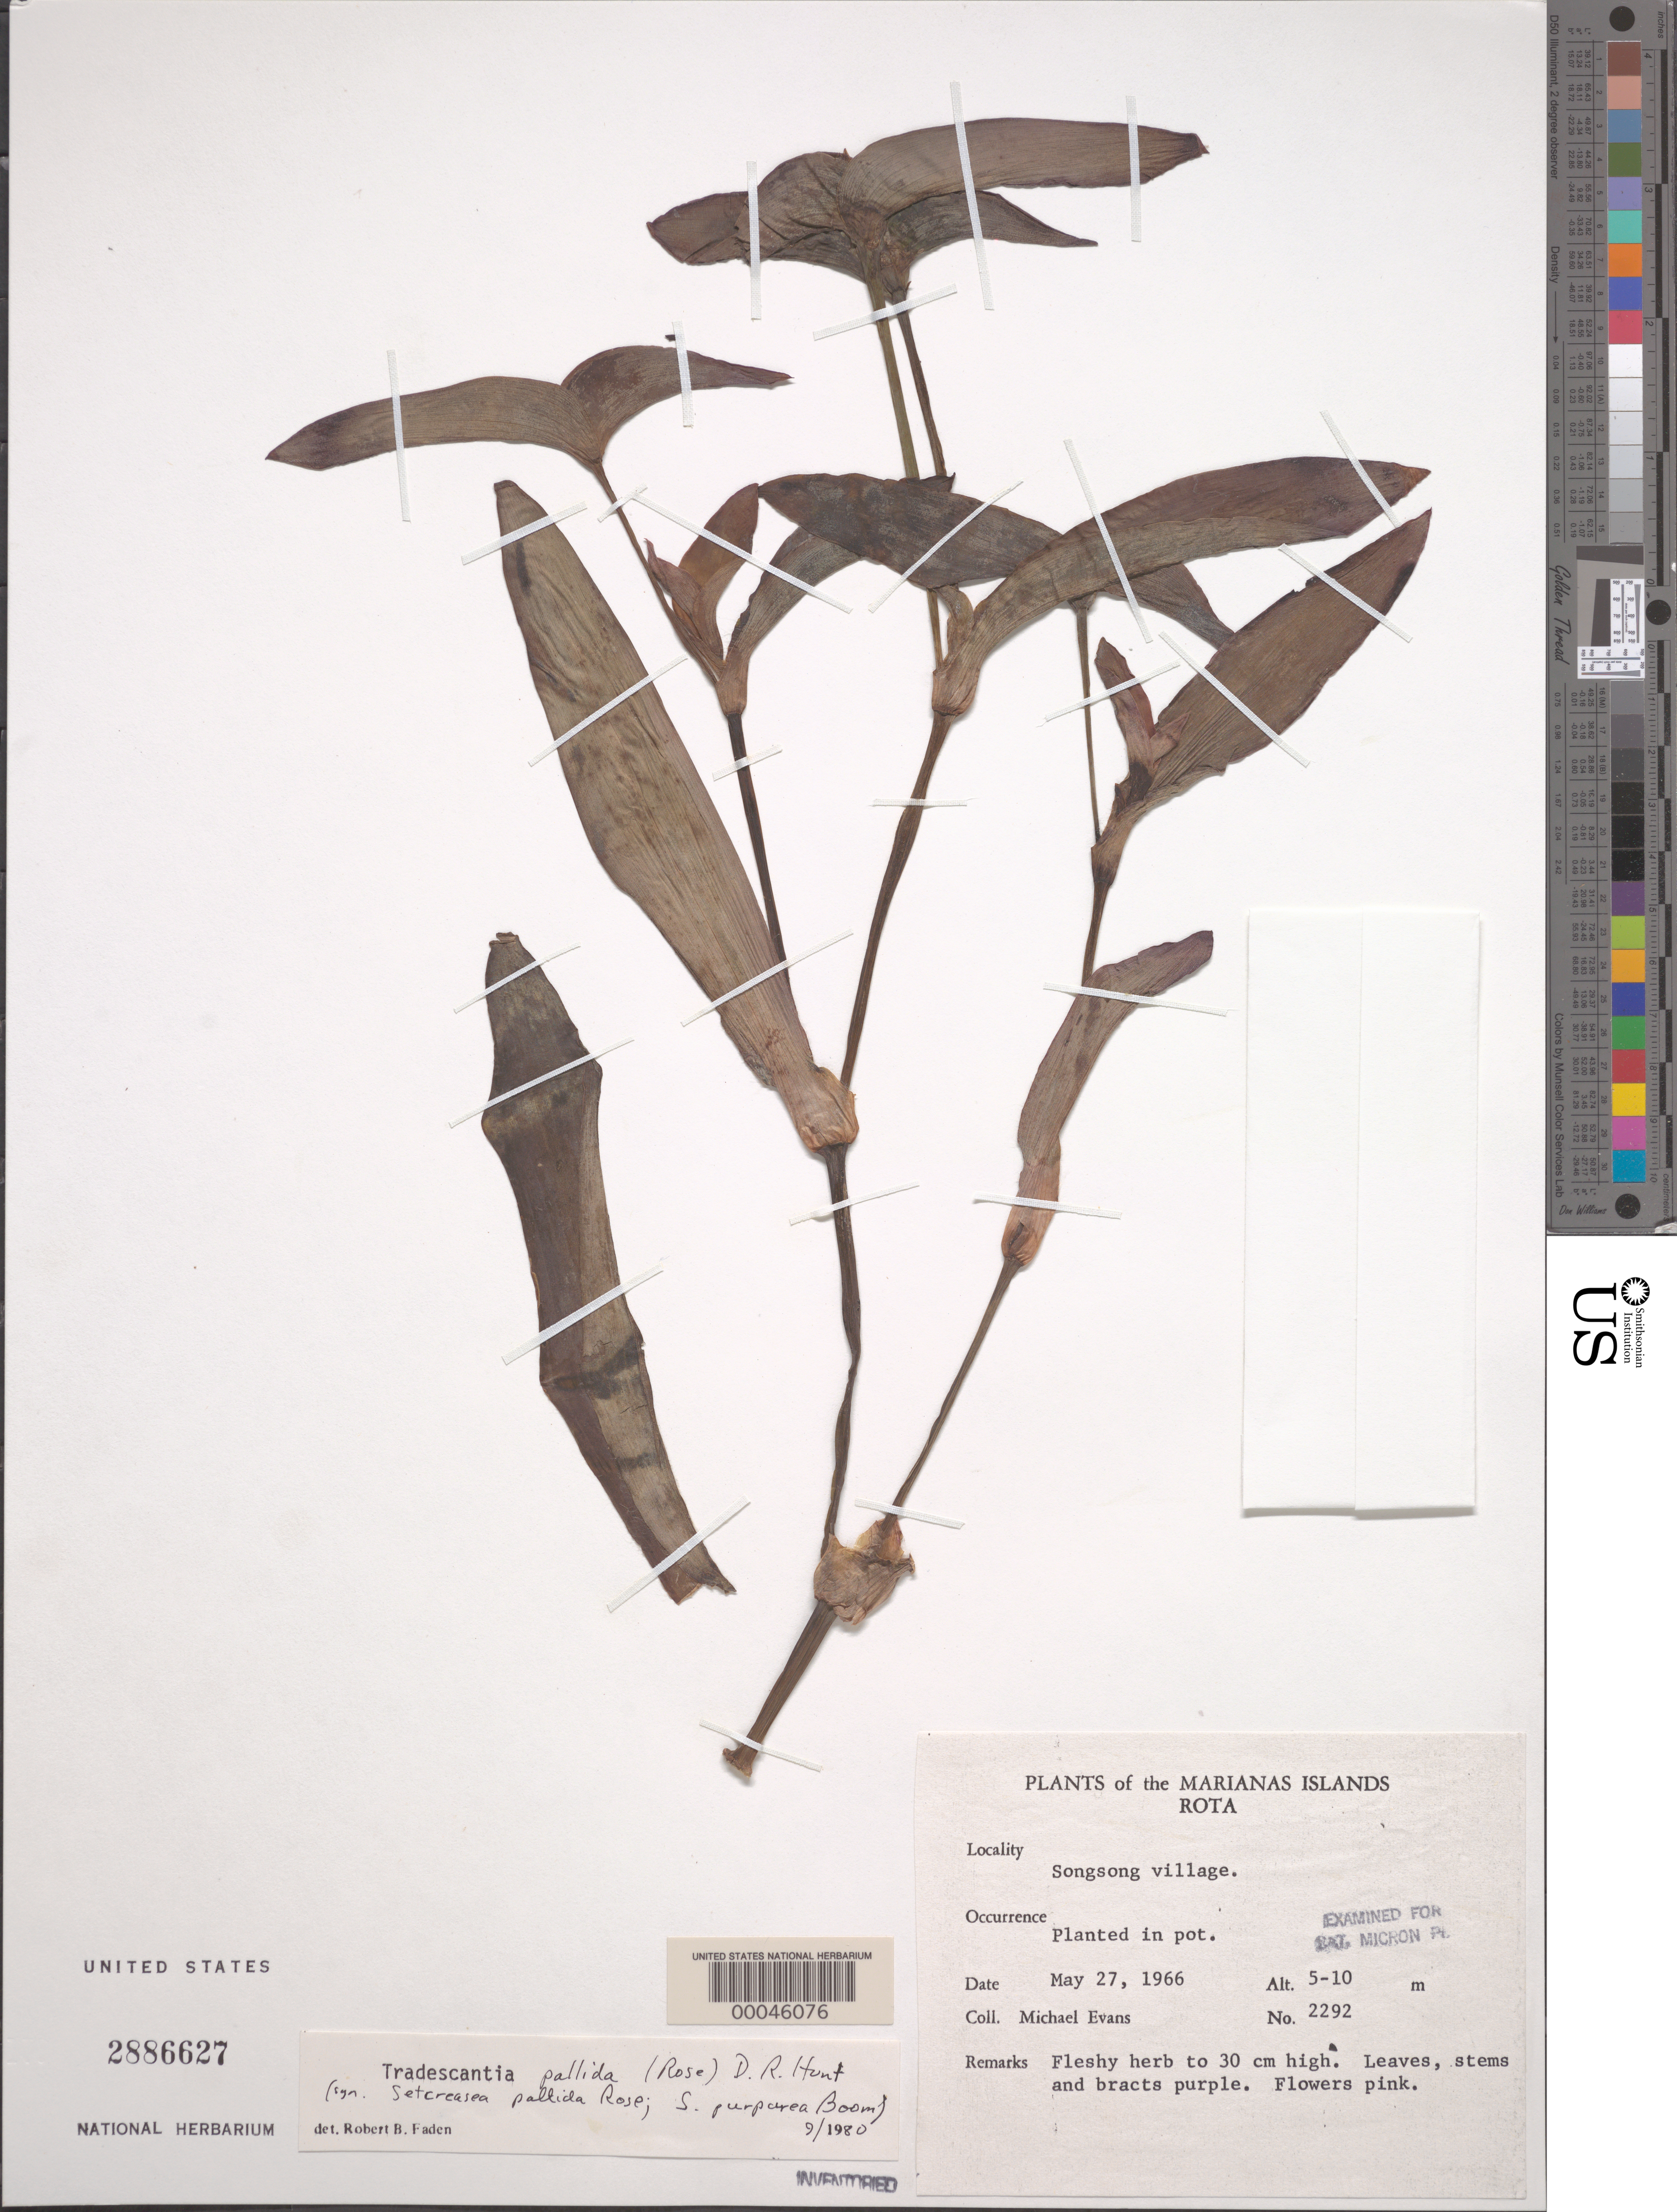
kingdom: Plantae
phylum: Tracheophyta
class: Liliopsida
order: Commelinales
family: Commelinaceae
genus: Tradescantia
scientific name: Tradescantia pallida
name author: (Rose) D.R. Hunt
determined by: Faden, Robert B., (US), Smithsonian Institution - National Museum of Natural History (UNITED STATES)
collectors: M. Evans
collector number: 2292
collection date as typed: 27 May 1966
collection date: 1966-05-27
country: Northern Mariana Islands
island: Rota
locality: Songsong village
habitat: Growing in flowers pot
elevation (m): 5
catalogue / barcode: US 2886627